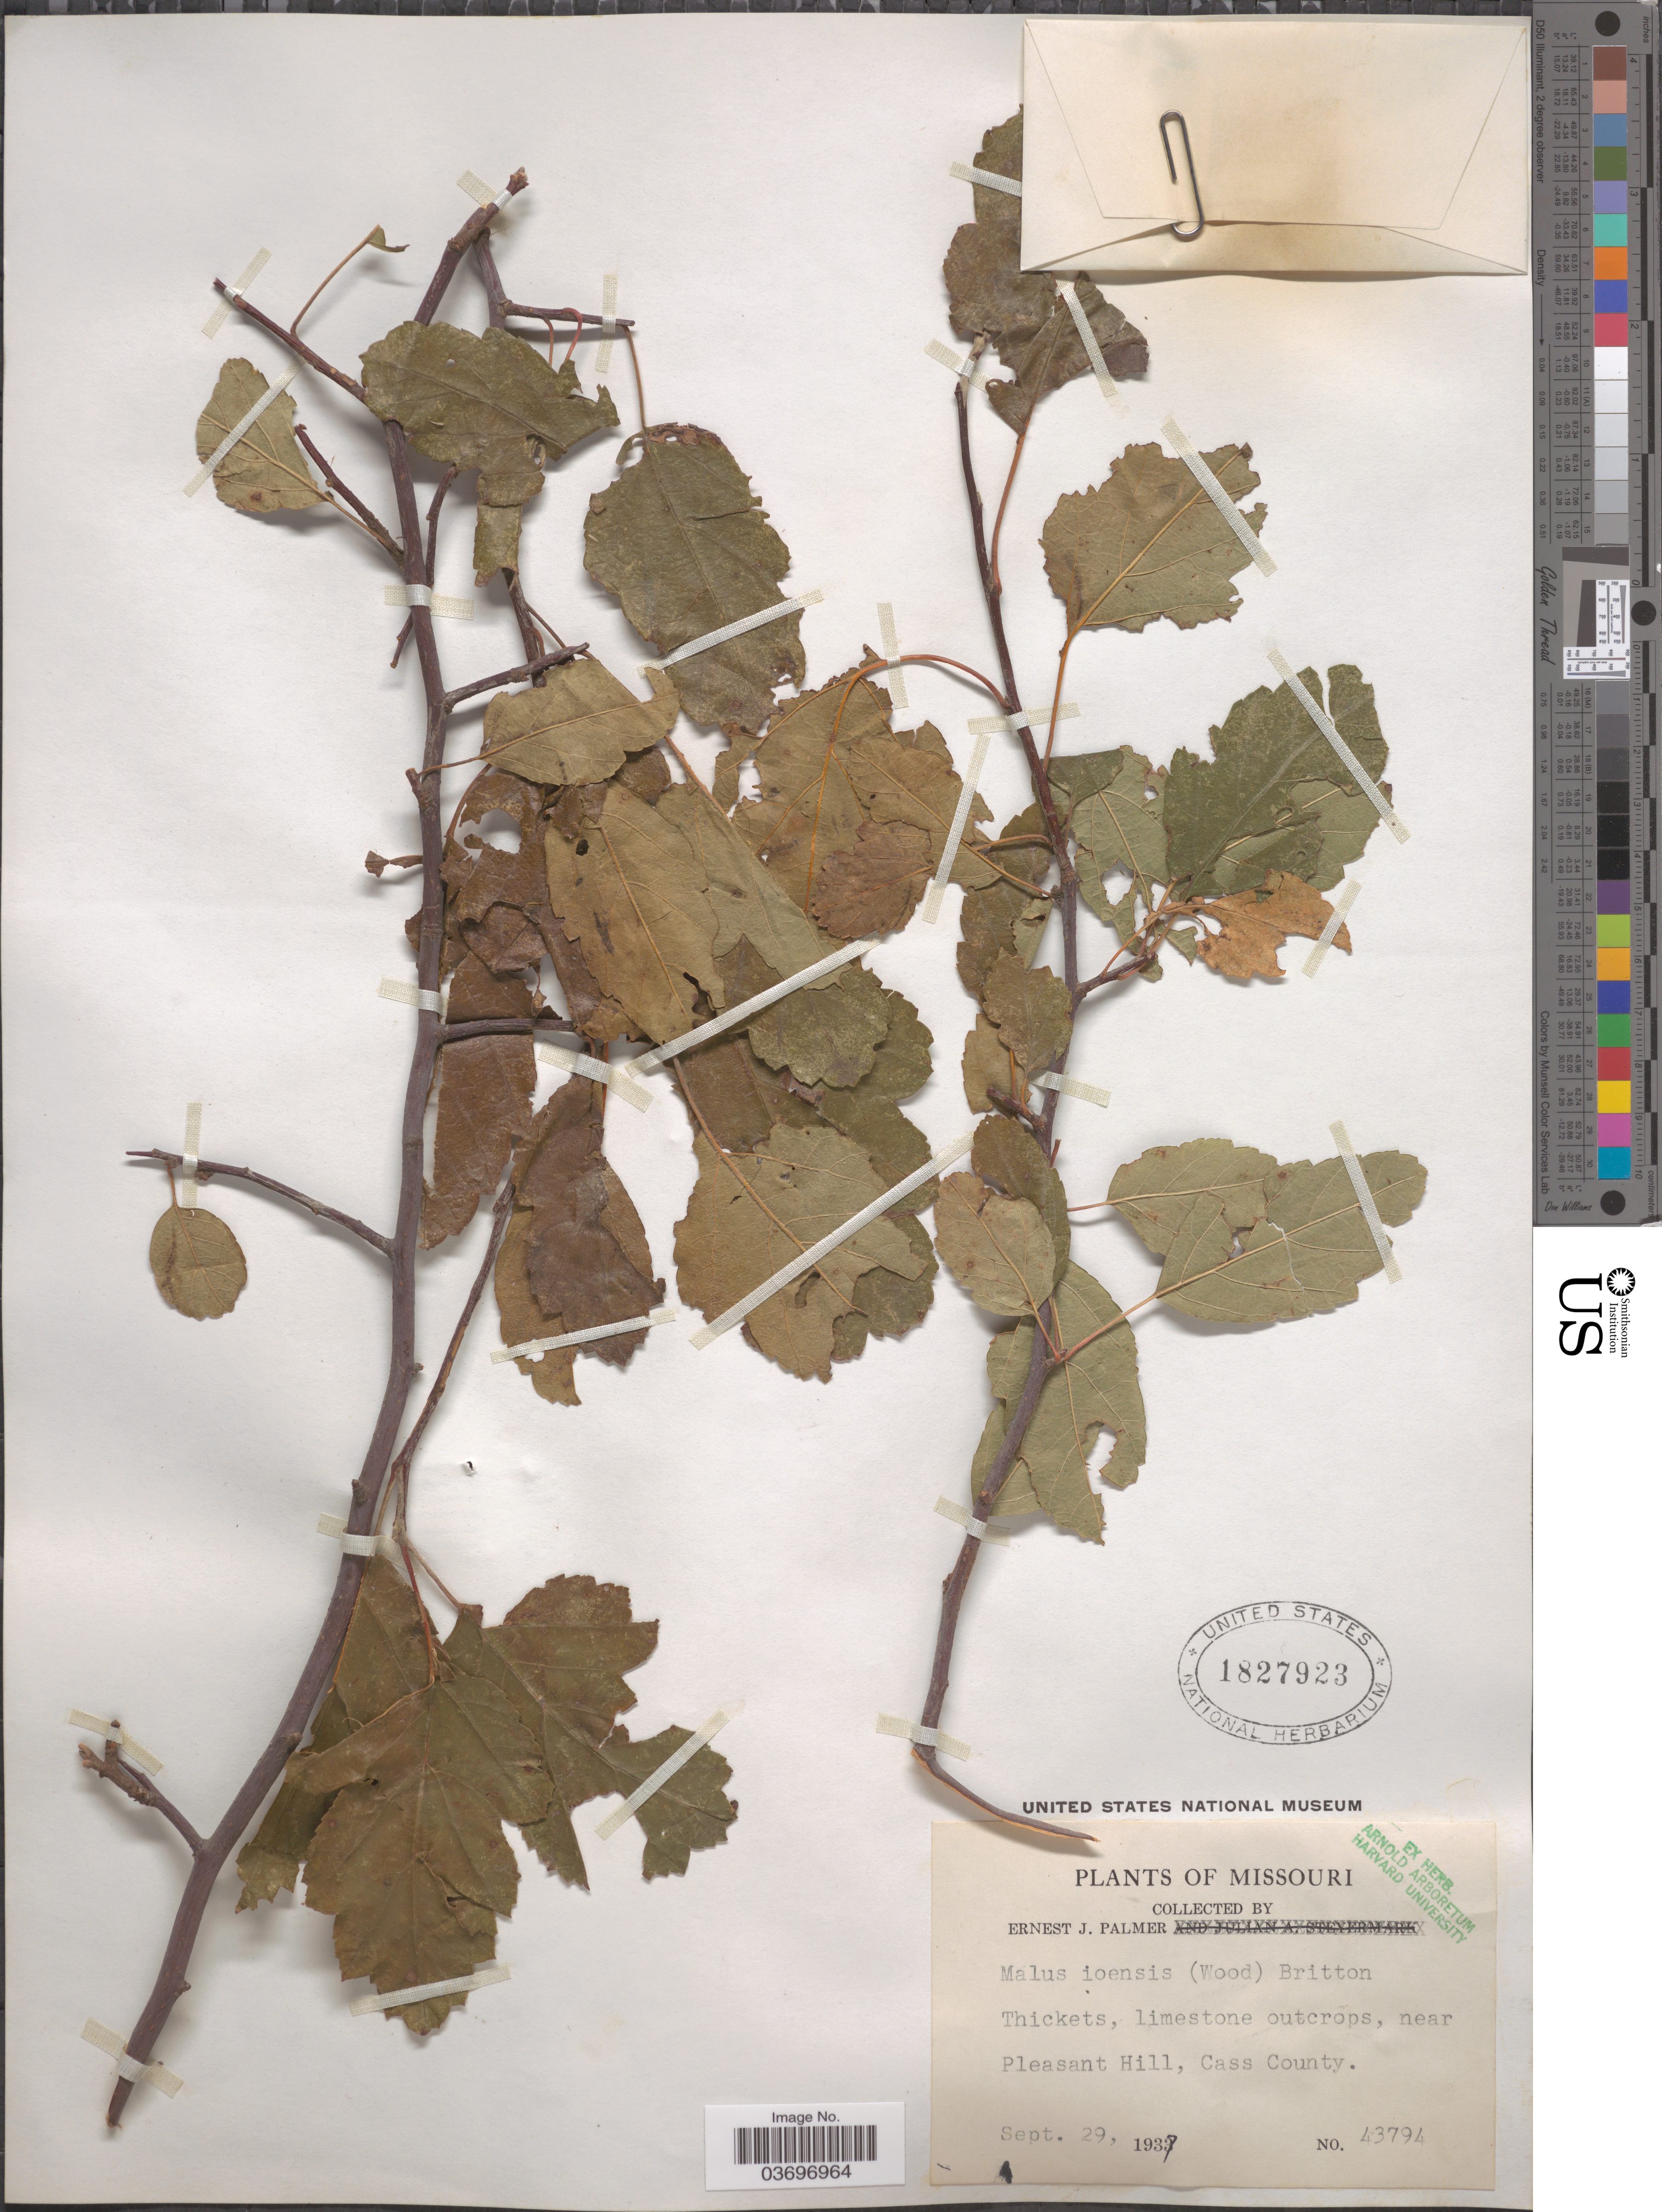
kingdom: Plantae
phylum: Tracheophyta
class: Magnoliopsida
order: Rosales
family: Rosaceae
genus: Malus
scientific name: Malus ioensis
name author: (Alph. Wood) Britton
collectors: E. J. Palmer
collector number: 43794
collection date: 1937-09-29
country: United States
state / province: Missouri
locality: Near Pleasant Hill, Cass County.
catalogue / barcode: US 1827923